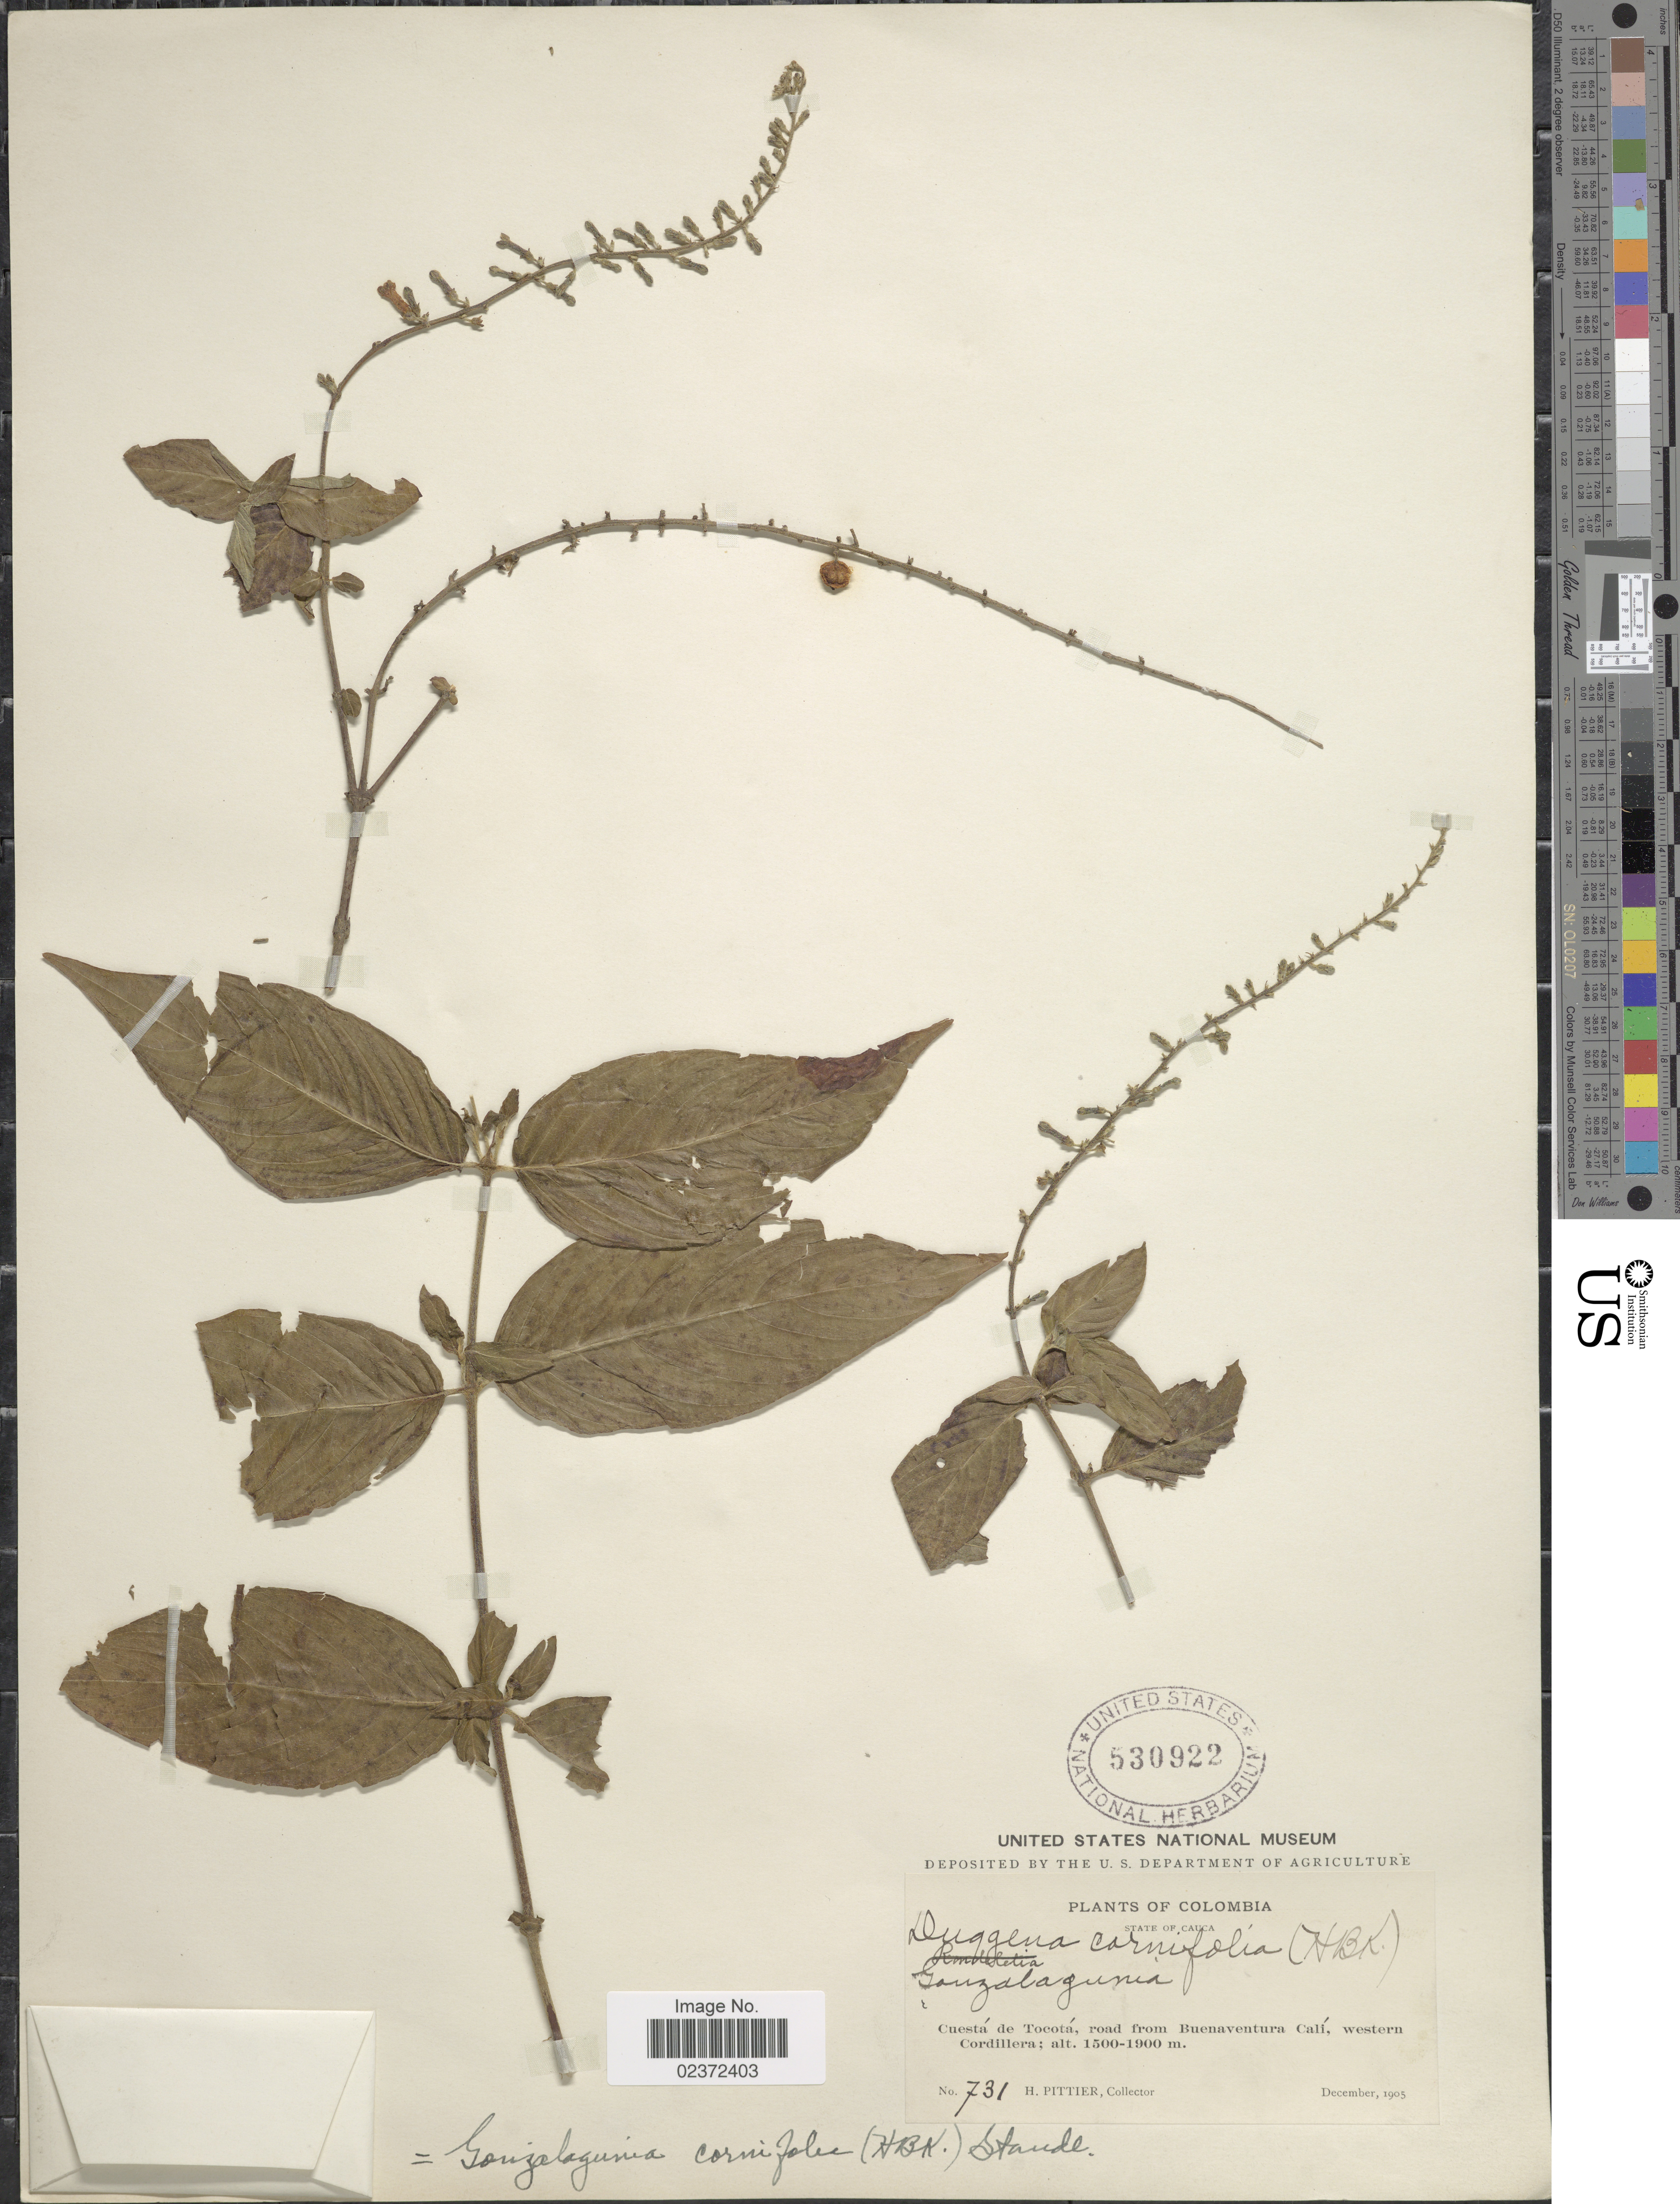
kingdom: Plantae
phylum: Tracheophyta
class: Magnoliopsida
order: Gentianales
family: Rubiaceae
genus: Gonzalagunia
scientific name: Gonzalagunia cornifolia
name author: (Kunth) Standl.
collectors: H. F. Pittier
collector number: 731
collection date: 1905-12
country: Colombia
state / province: Cauca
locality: Cuestá de Tocotá, road from Buenaventura Calí, western Cordillera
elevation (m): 1500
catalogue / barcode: US 530922